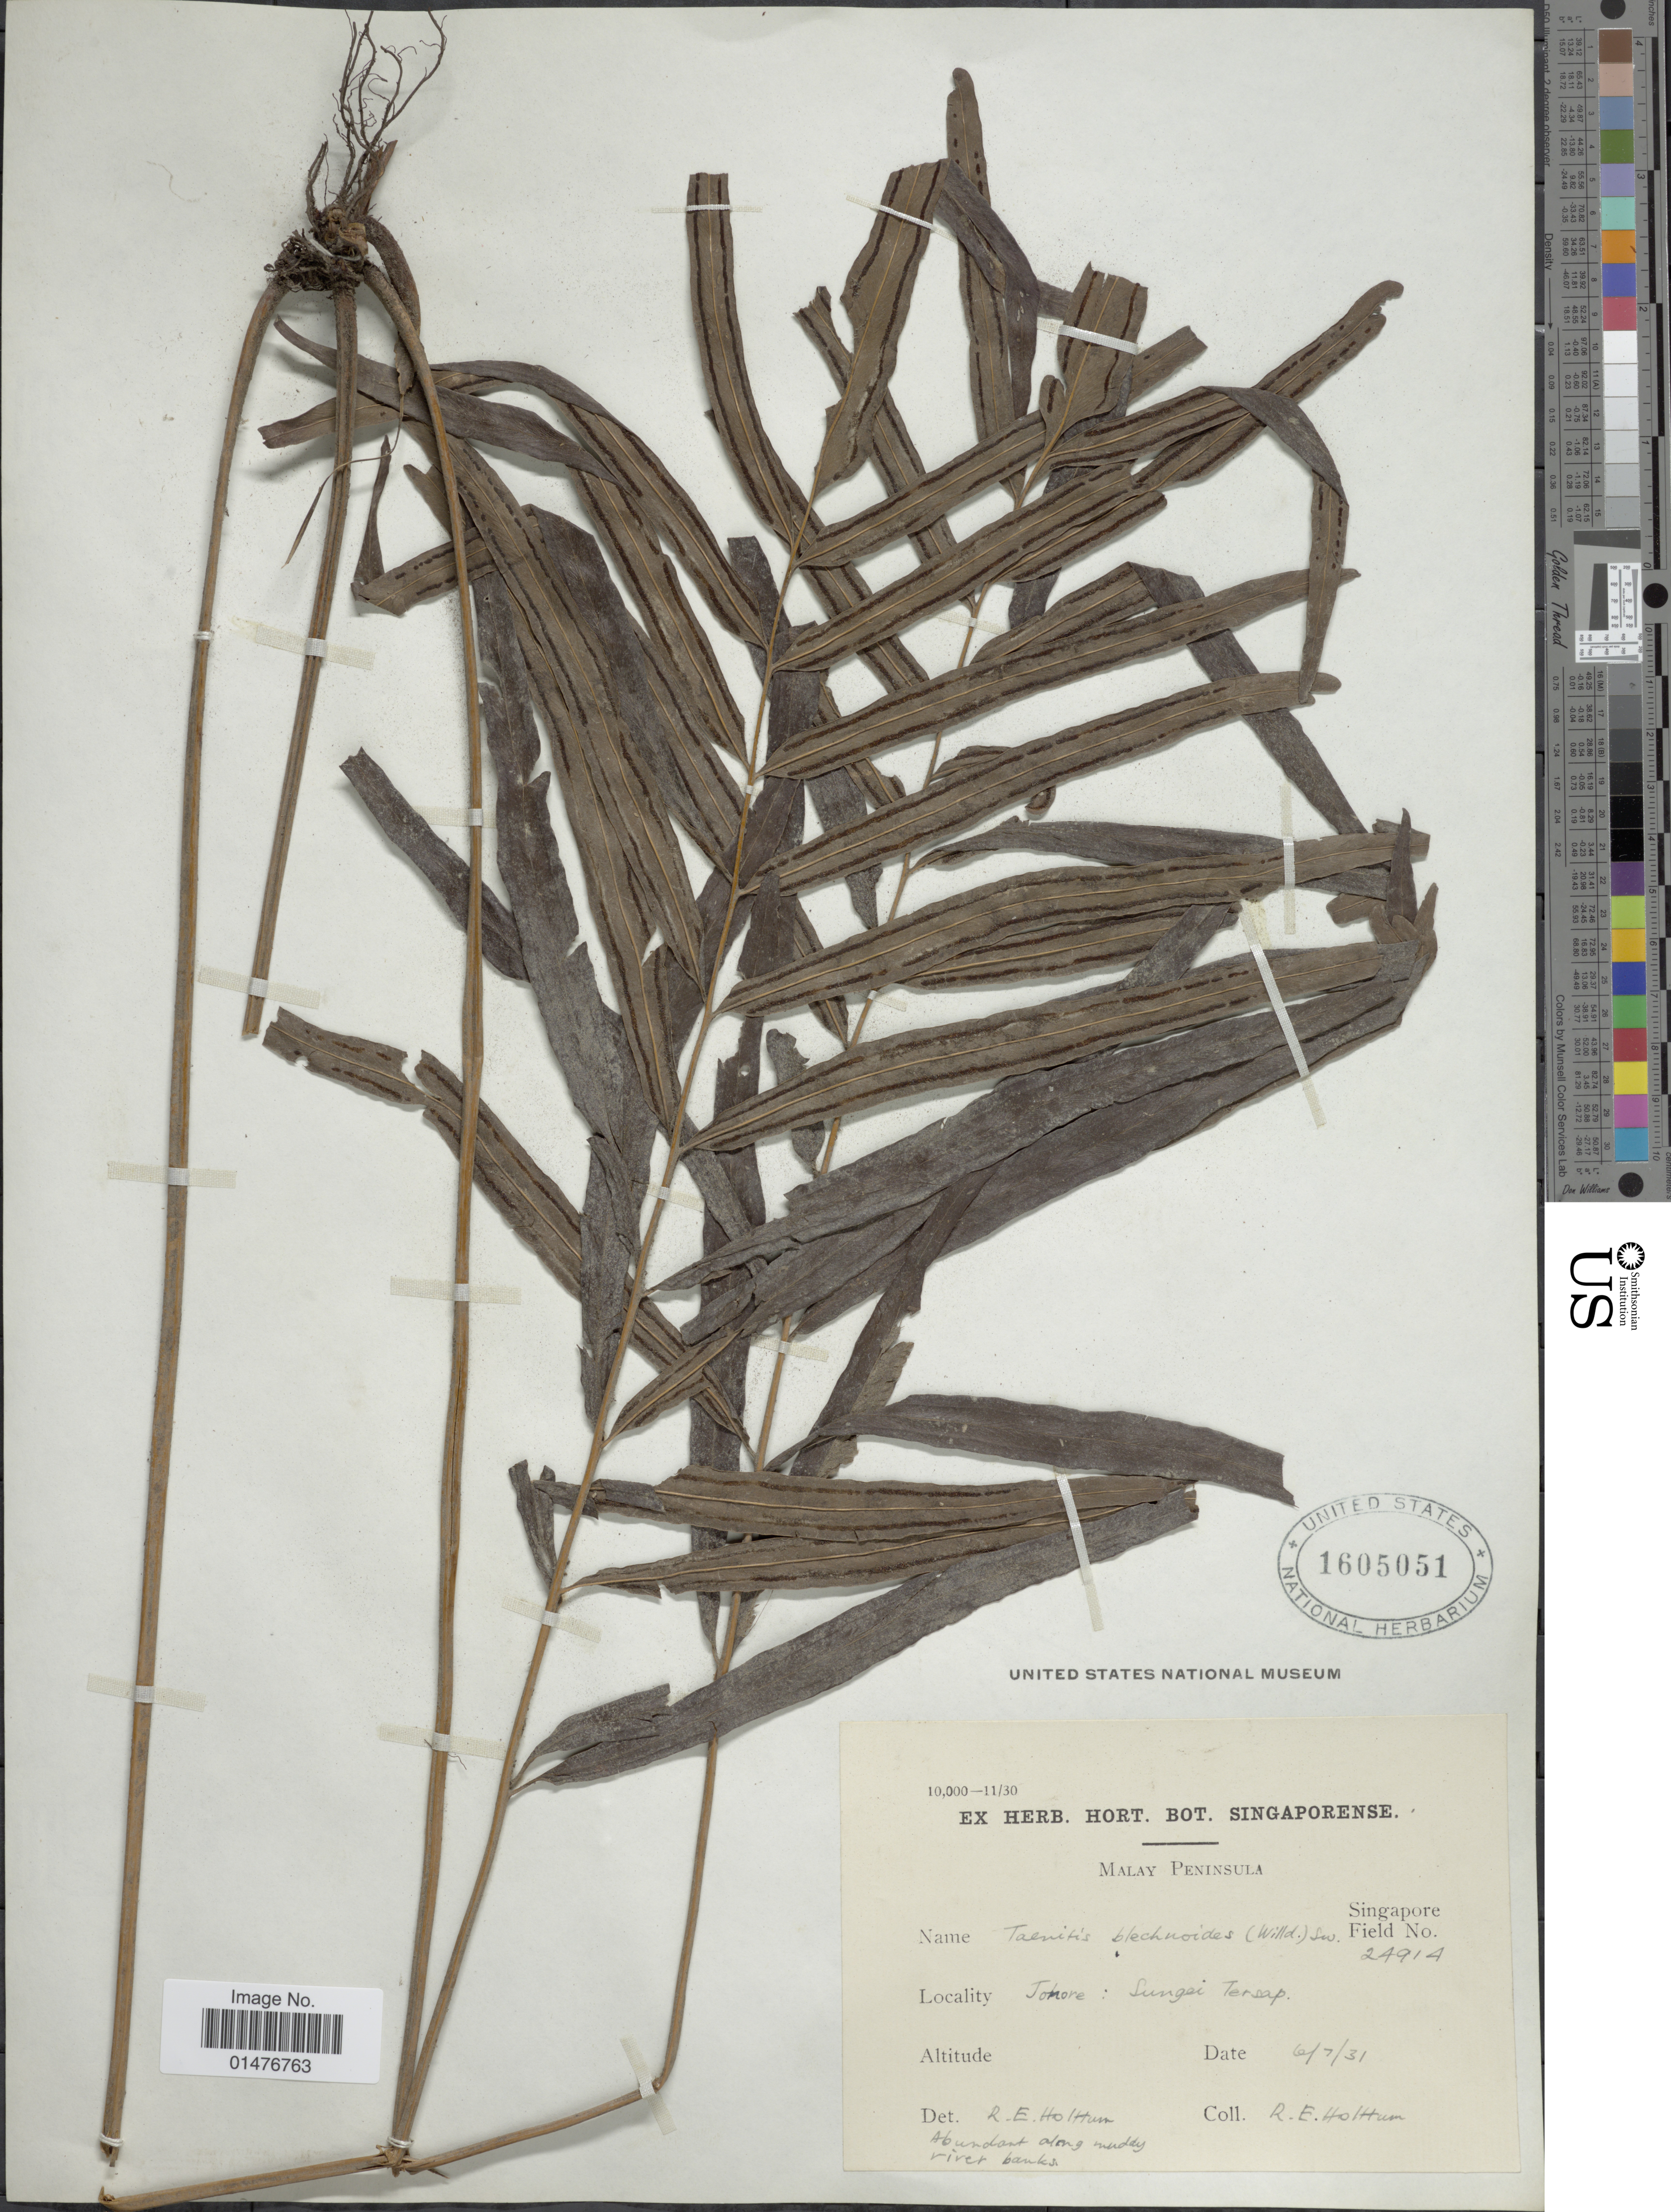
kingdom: Plantae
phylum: Tracheophyta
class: Polypodiopsida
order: Polypodiales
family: Pteridaceae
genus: Taenitis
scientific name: Taenitis blechnoides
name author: (Willd.) Sw.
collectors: R. E. Holttum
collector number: Singapore Field24914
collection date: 1931-07-06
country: Malaysia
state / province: Johor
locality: Malay Peninsula, Johore : Sungai Tersap [interpreted]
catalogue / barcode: US 1605051